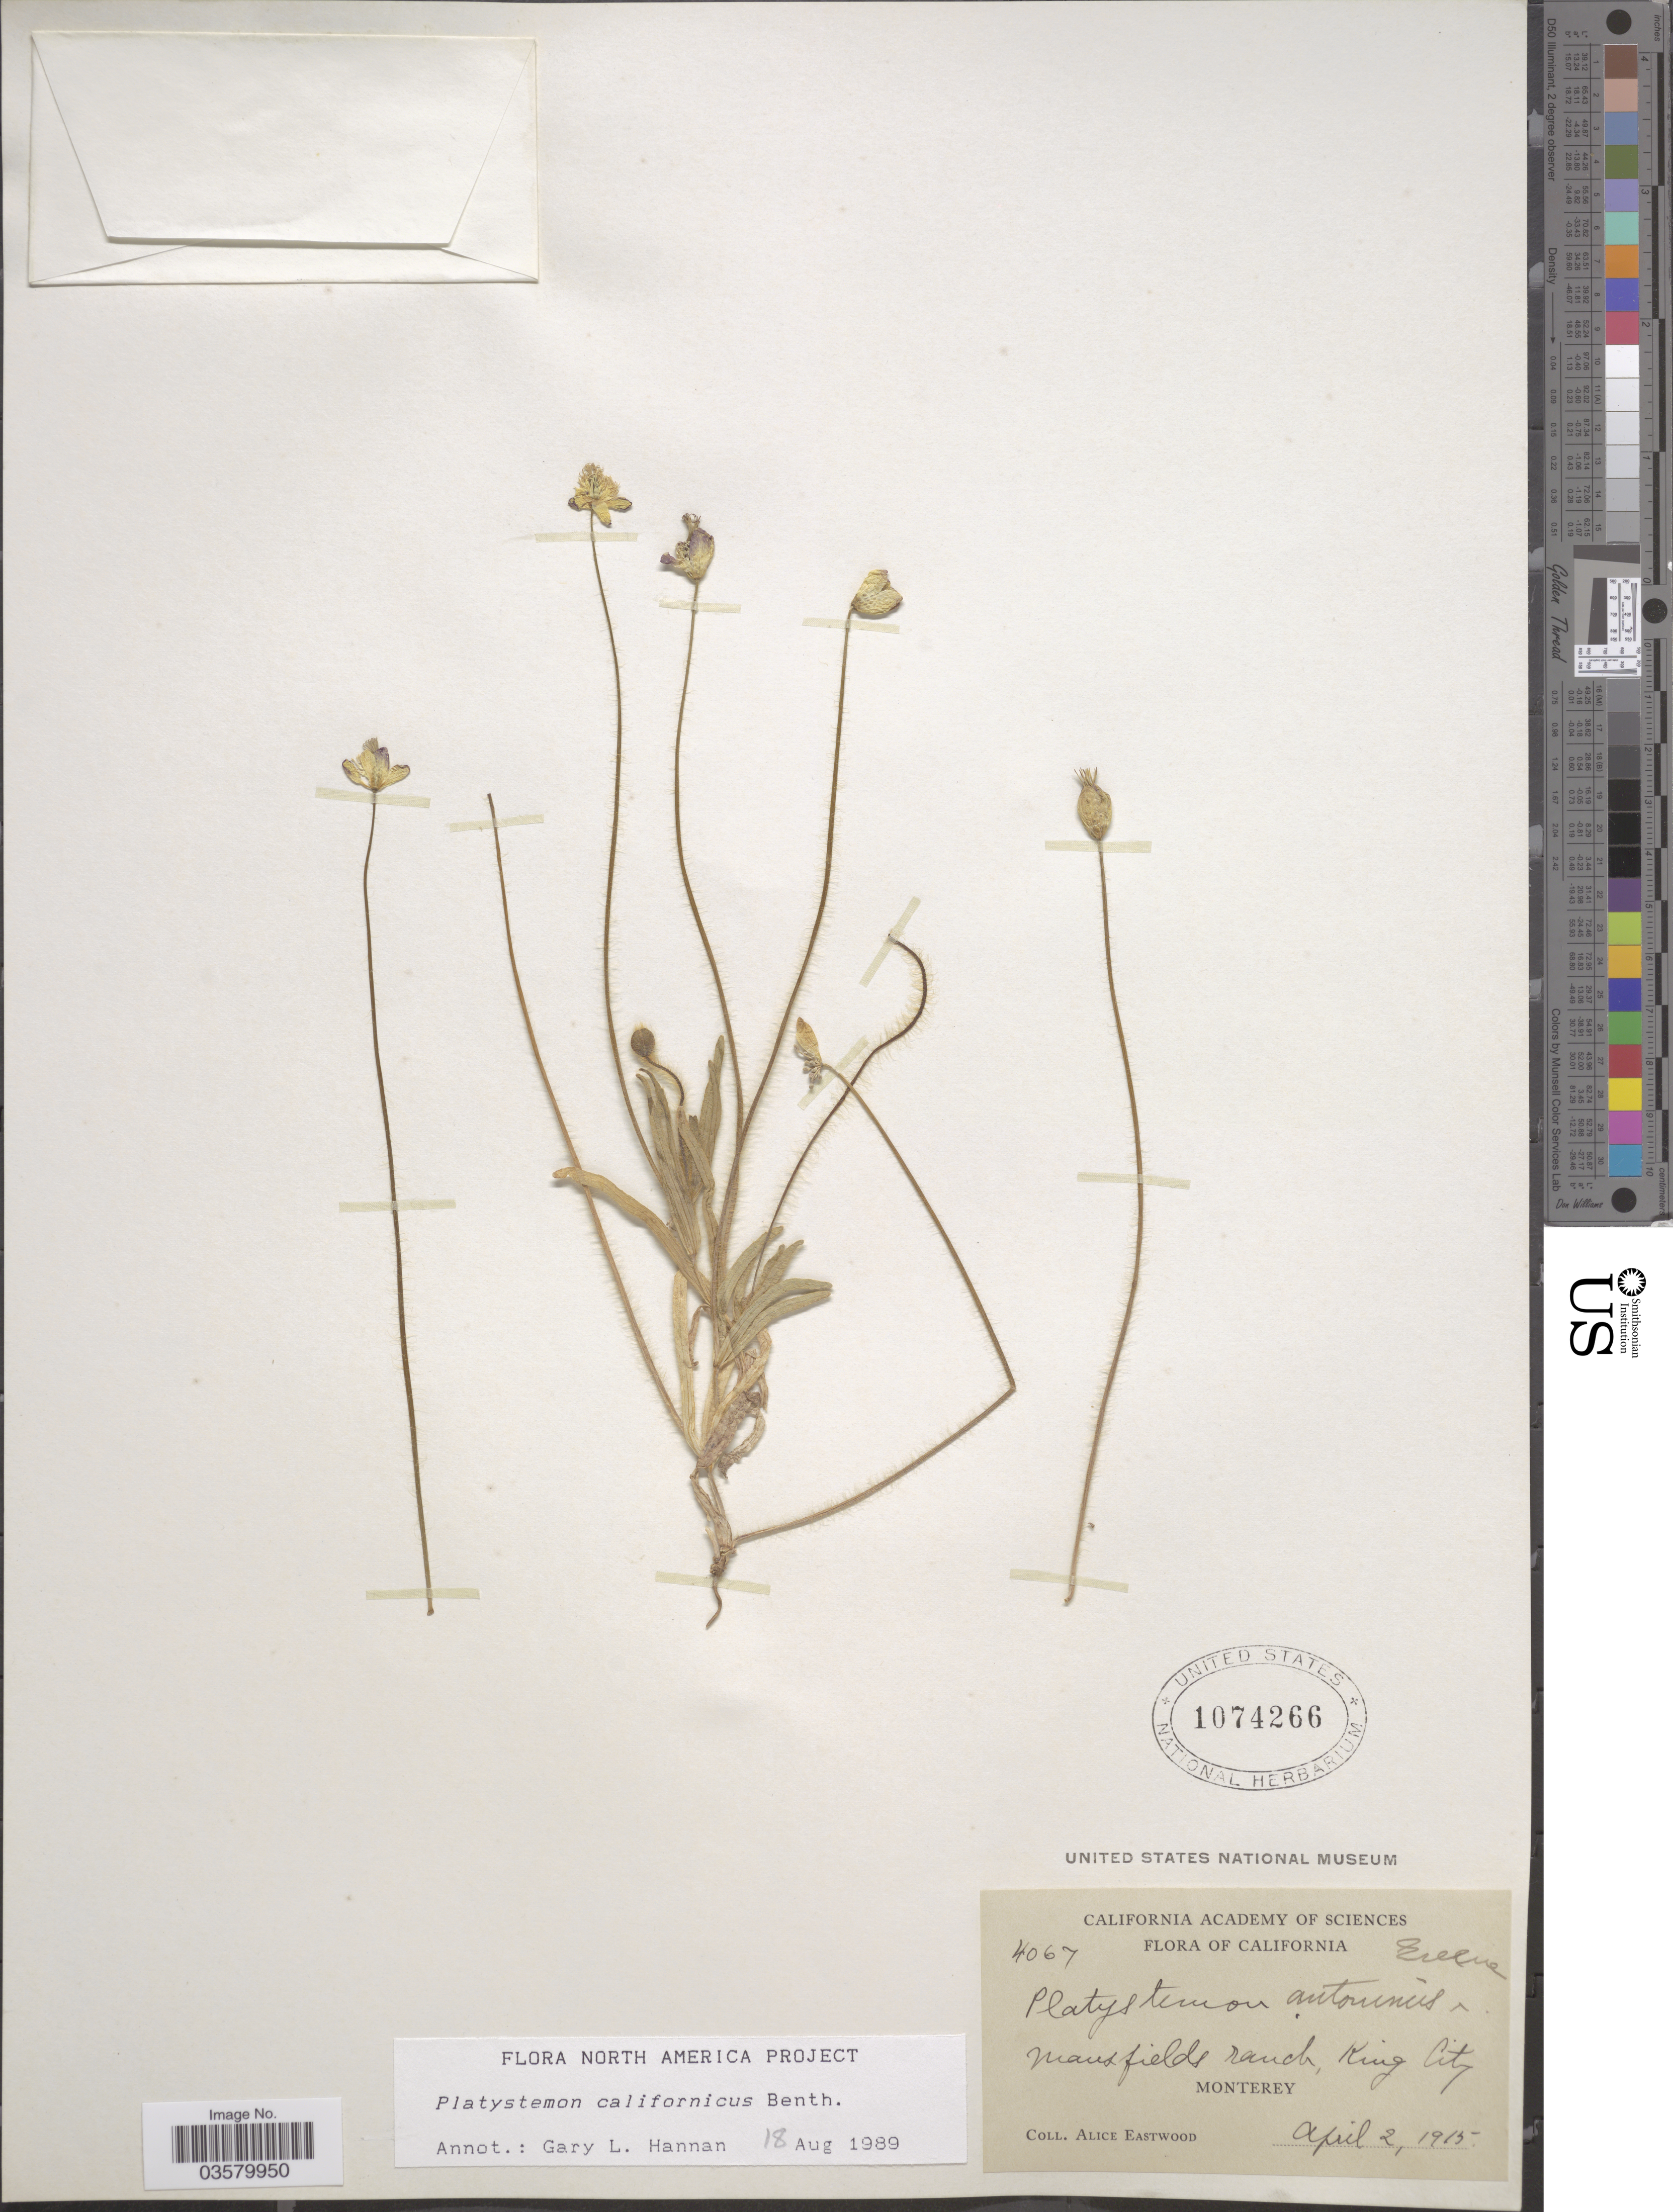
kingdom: Plantae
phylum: Tracheophyta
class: Magnoliopsida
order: Ranunculales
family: Papaveraceae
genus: Platystemon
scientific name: Platystemon californicus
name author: Benth.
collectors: A. Eastwood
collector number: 4067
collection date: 1915-04-02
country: United States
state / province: California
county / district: Monterey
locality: Mans fields ranch, King City. Monterey.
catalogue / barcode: US 1074266